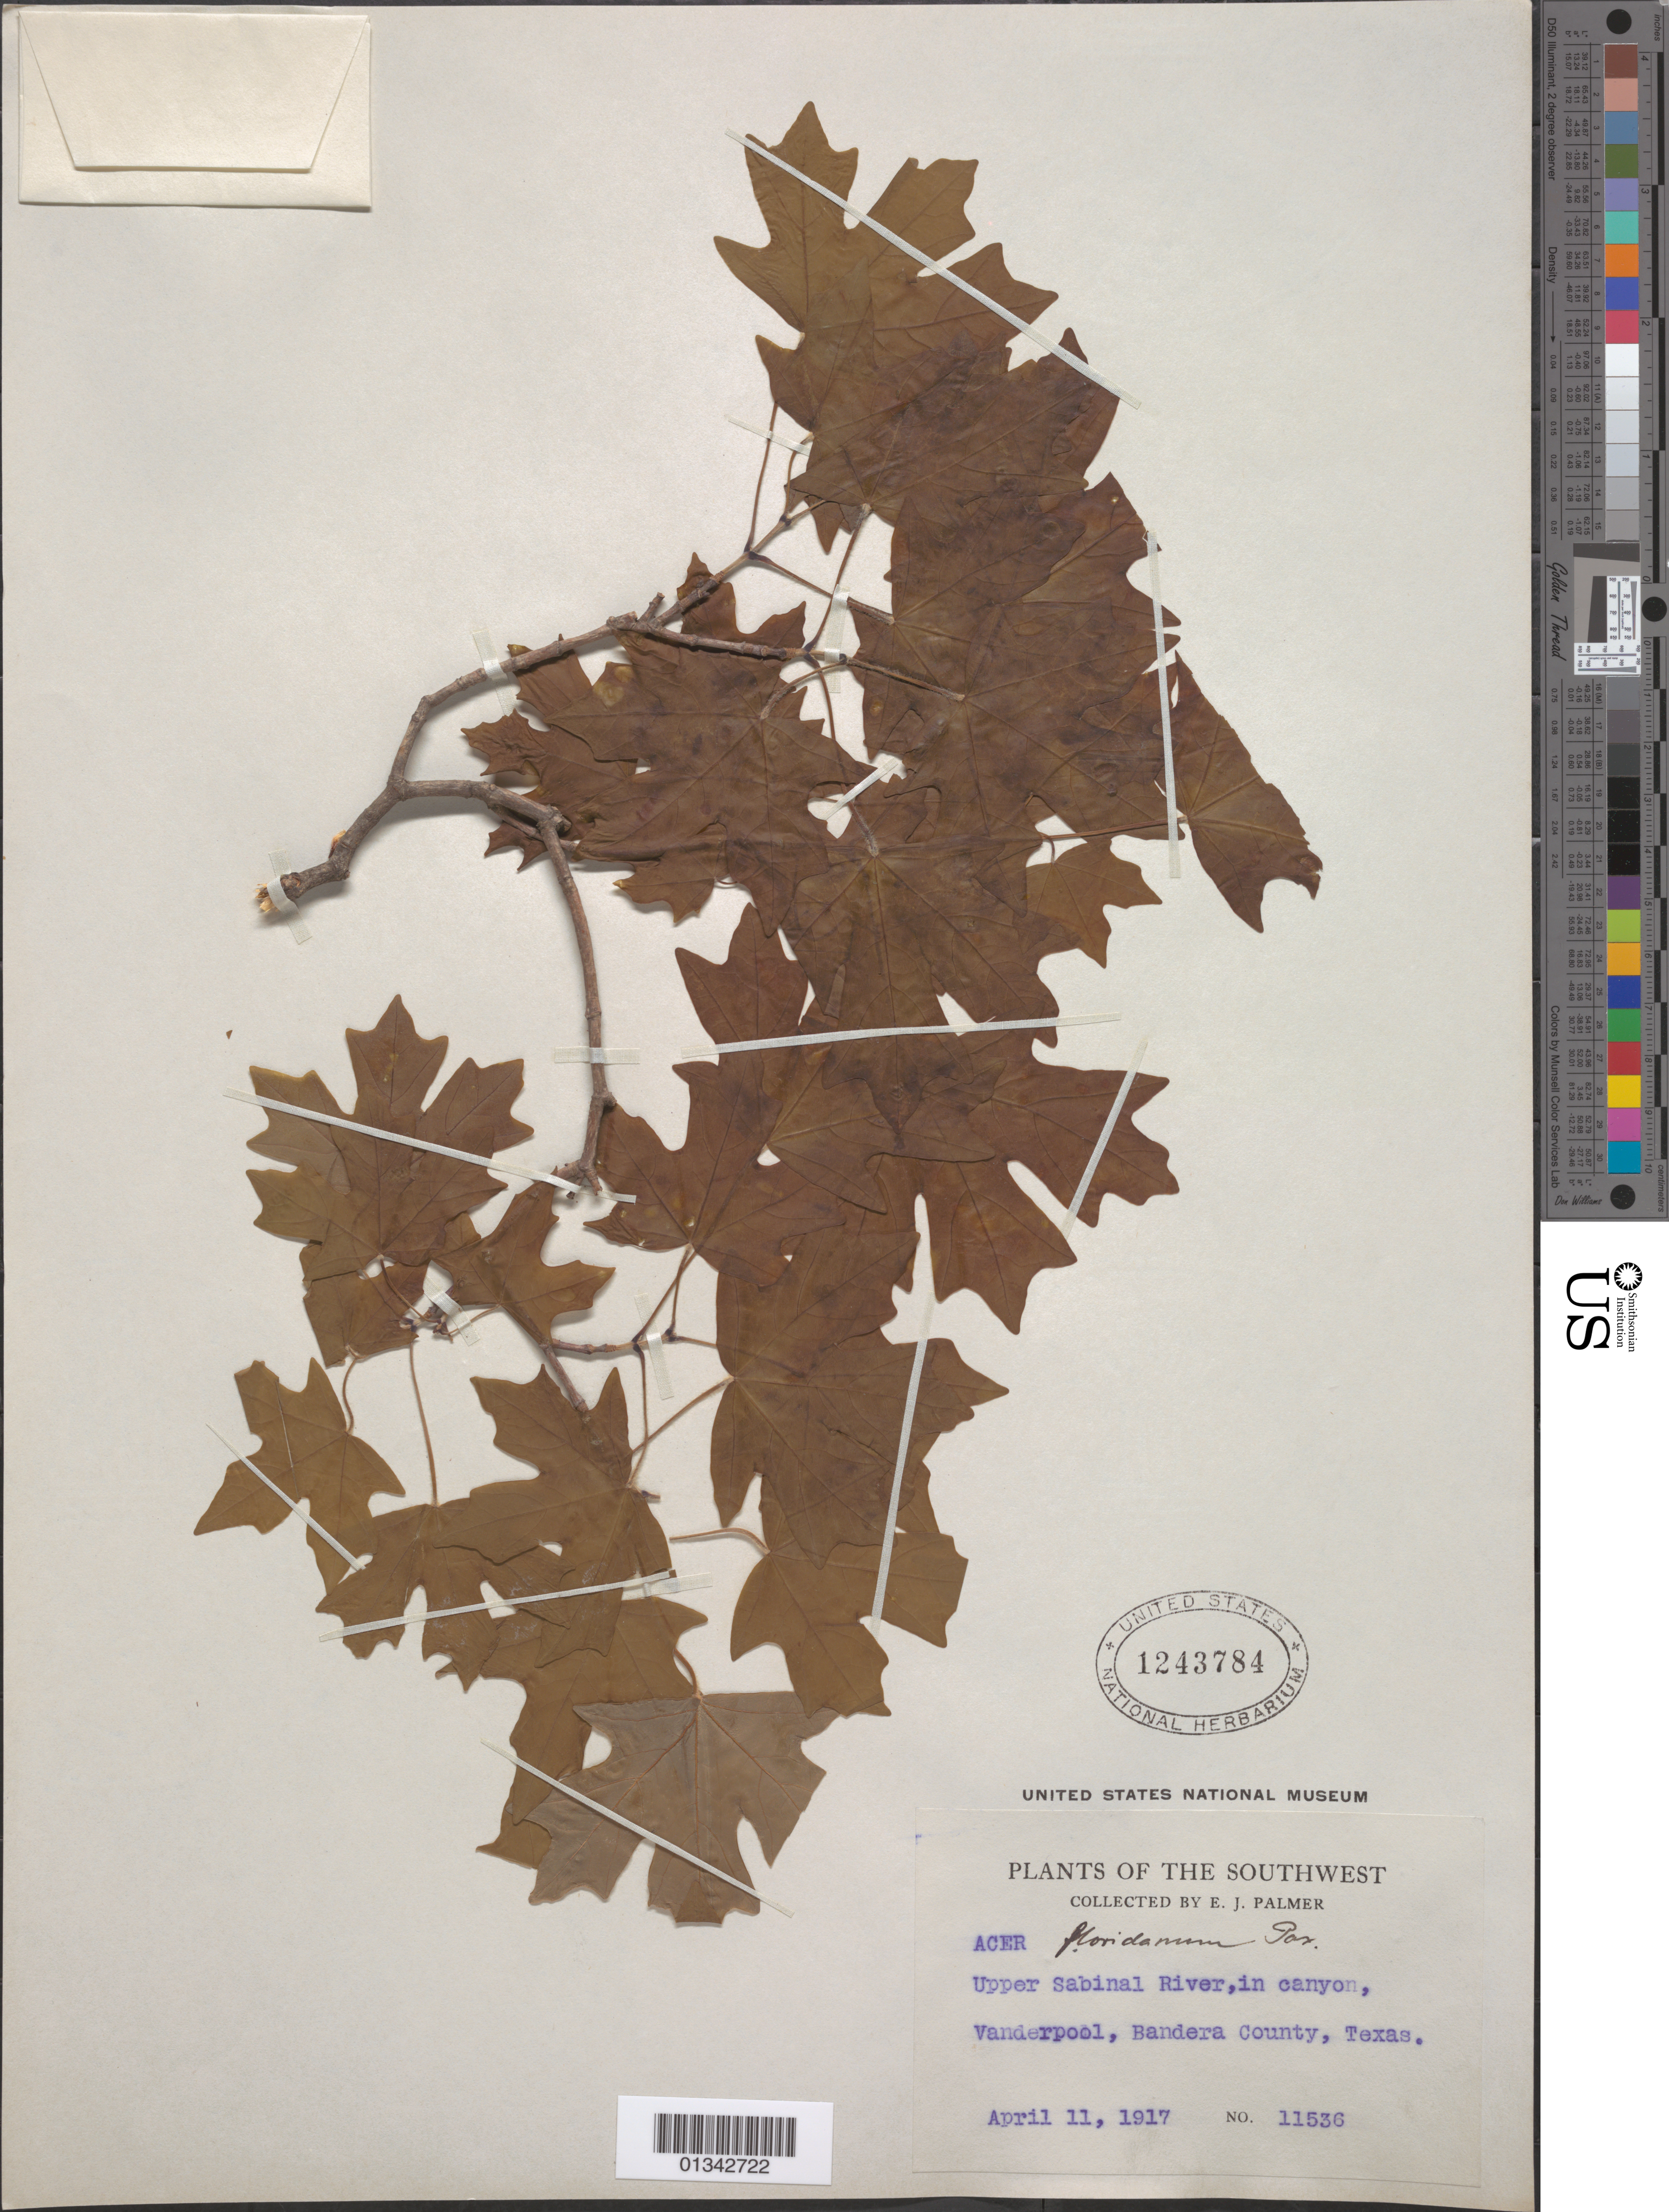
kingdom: Plantae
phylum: Tracheophyta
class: Magnoliopsida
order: Sapindales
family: Sapindaceae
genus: Acer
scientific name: Acer saccharum subsp. floridanum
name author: (Chapm.) Desmarais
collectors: E. J. Palmer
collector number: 11536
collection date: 1917-04-11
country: United States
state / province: Texas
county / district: Bandera County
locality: Bandera County, Vanderpool, upper Sabinal River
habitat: In canyon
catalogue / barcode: US 1243784